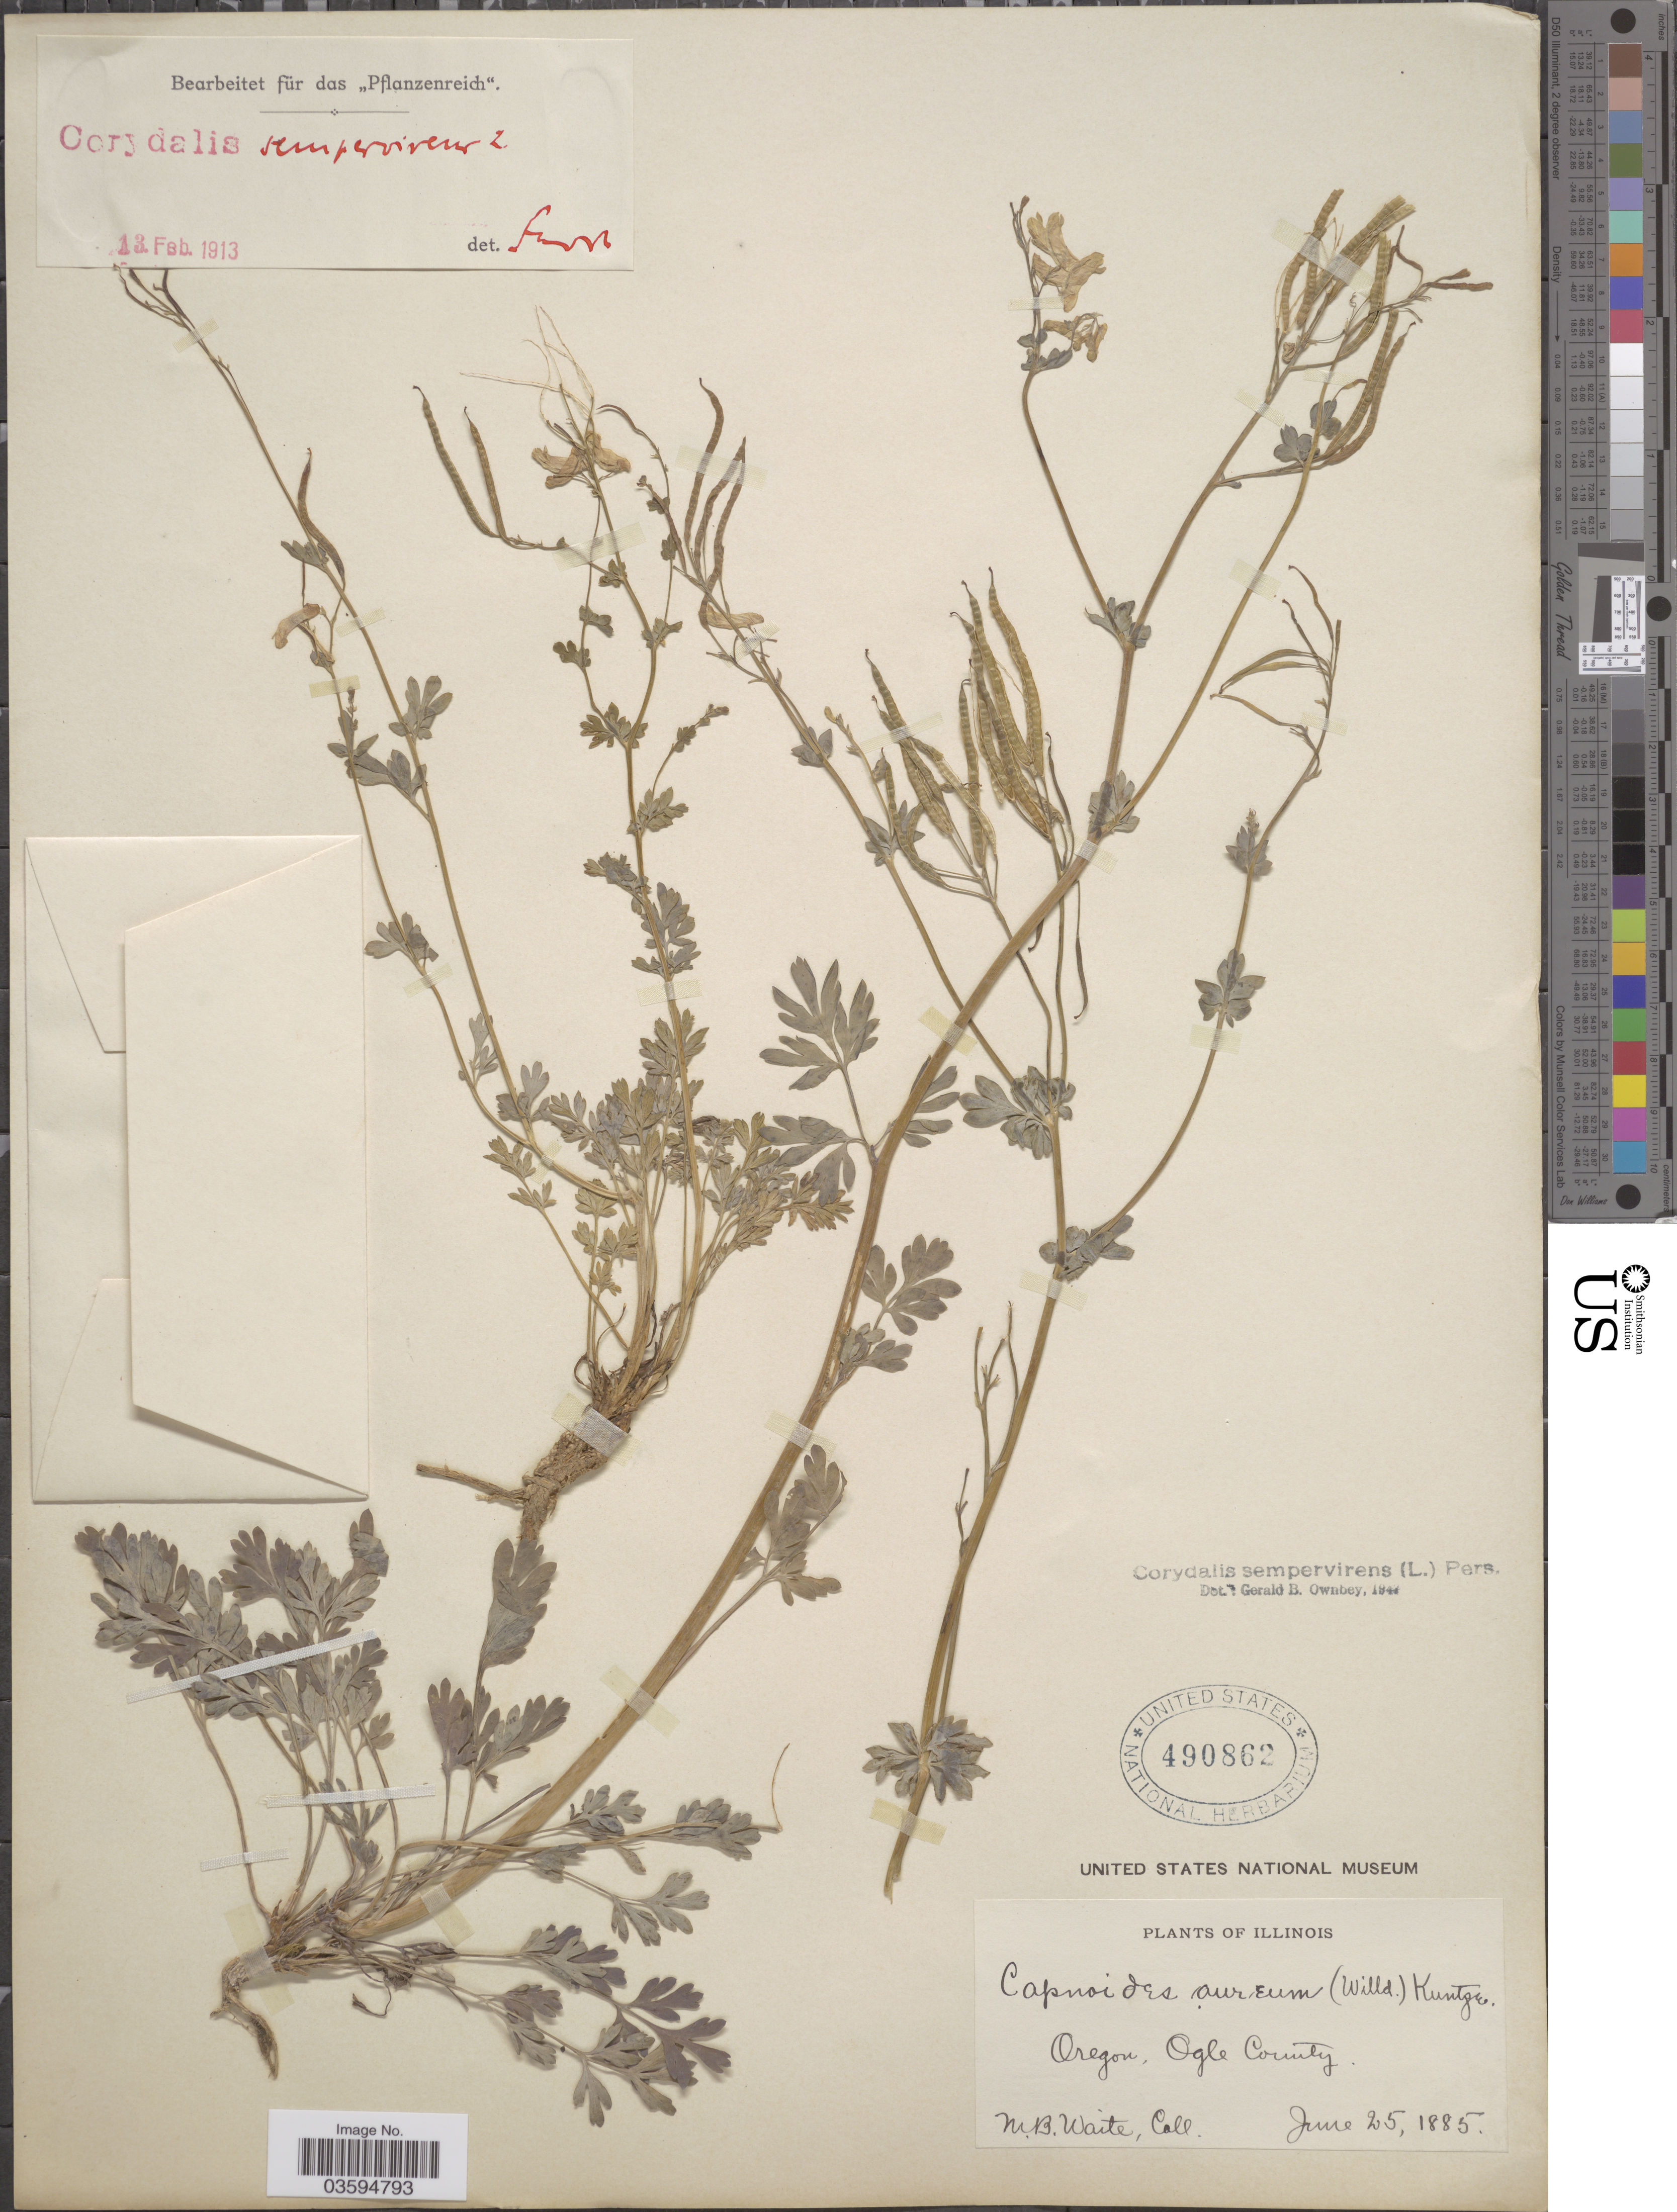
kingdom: Plantae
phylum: Tracheophyta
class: Magnoliopsida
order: Ranunculales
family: Papaveraceae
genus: Capnoides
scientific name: Capnoides sempervirens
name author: (L.) Borkh.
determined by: Strong, M. T., (US), Smithsonian Institution - National Museum of Natural History (UNITED STATES)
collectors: M. B. Waite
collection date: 1885-06-25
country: United States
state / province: Oregon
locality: Ogle County.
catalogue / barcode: US 490862